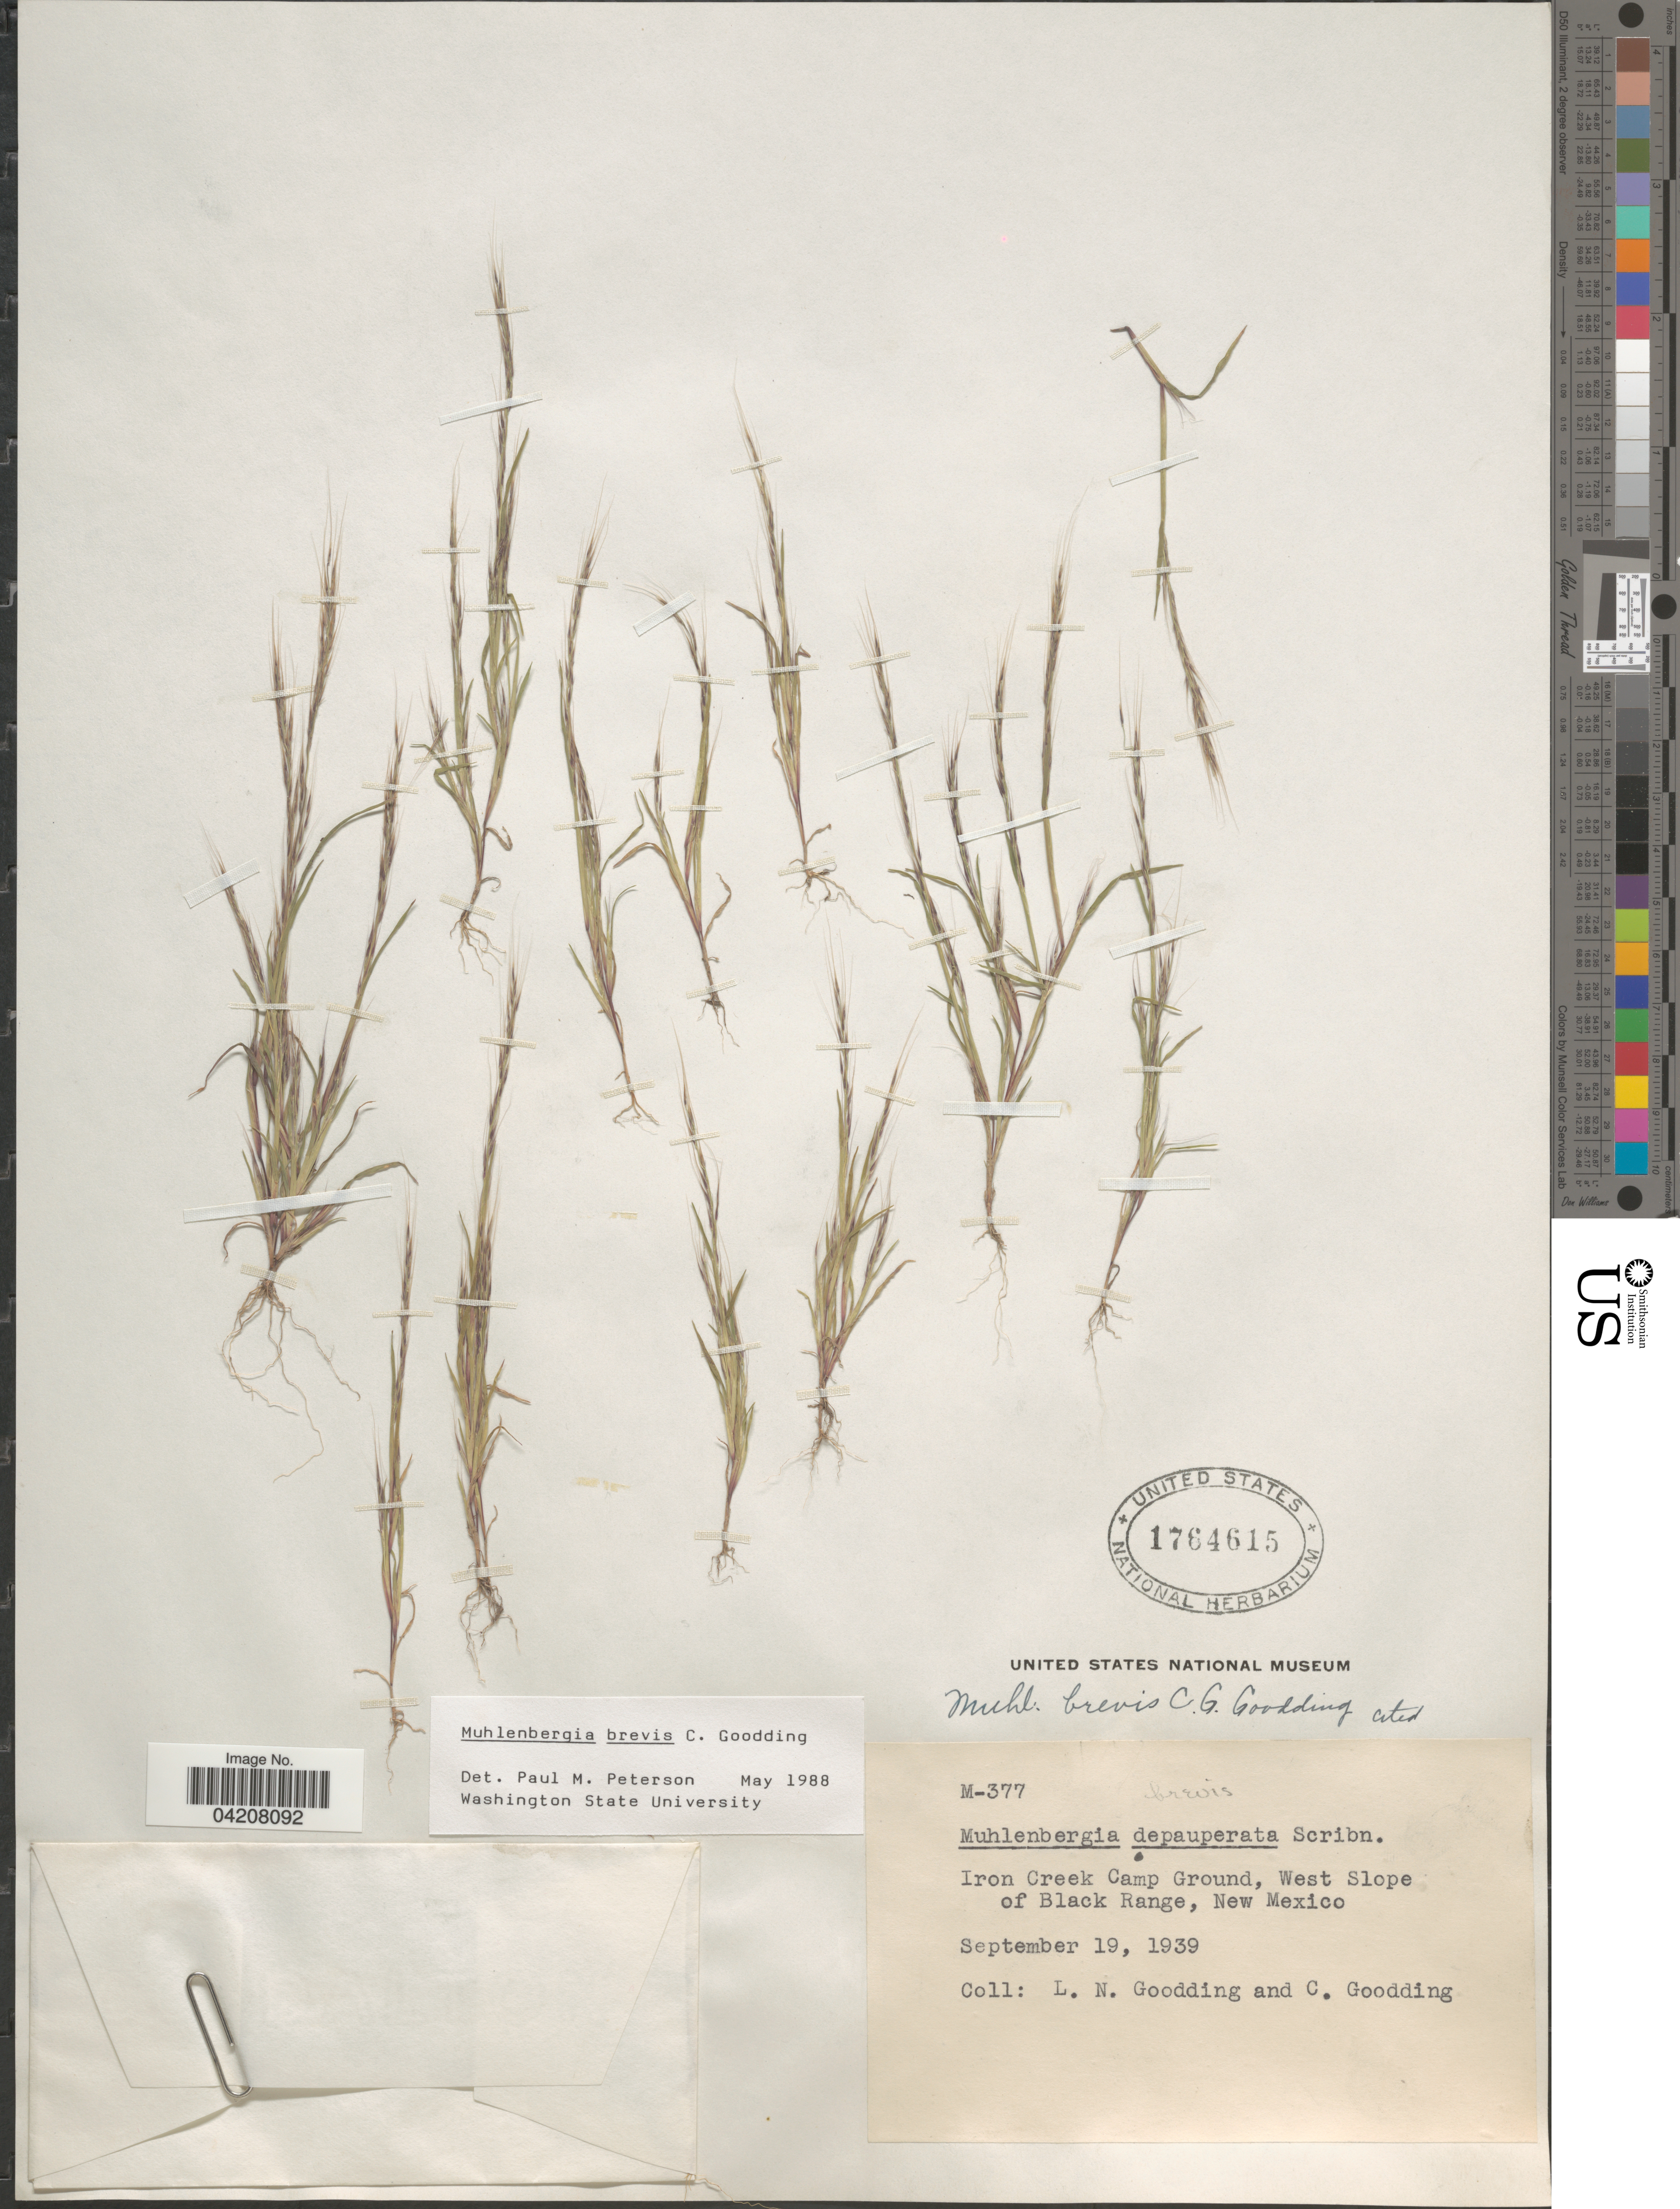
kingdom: Plantae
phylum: Tracheophyta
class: Liliopsida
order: Poales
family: Poaceae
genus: Muhlenbergia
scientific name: Muhlenbergia brevis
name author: C.O. Goodd.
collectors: L. Godding & C. Goodding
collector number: M-377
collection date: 1939-09-19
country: United States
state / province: New Mexico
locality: Iron Creek Camp Ground, West Slope of Black Range.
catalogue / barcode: US 1764615